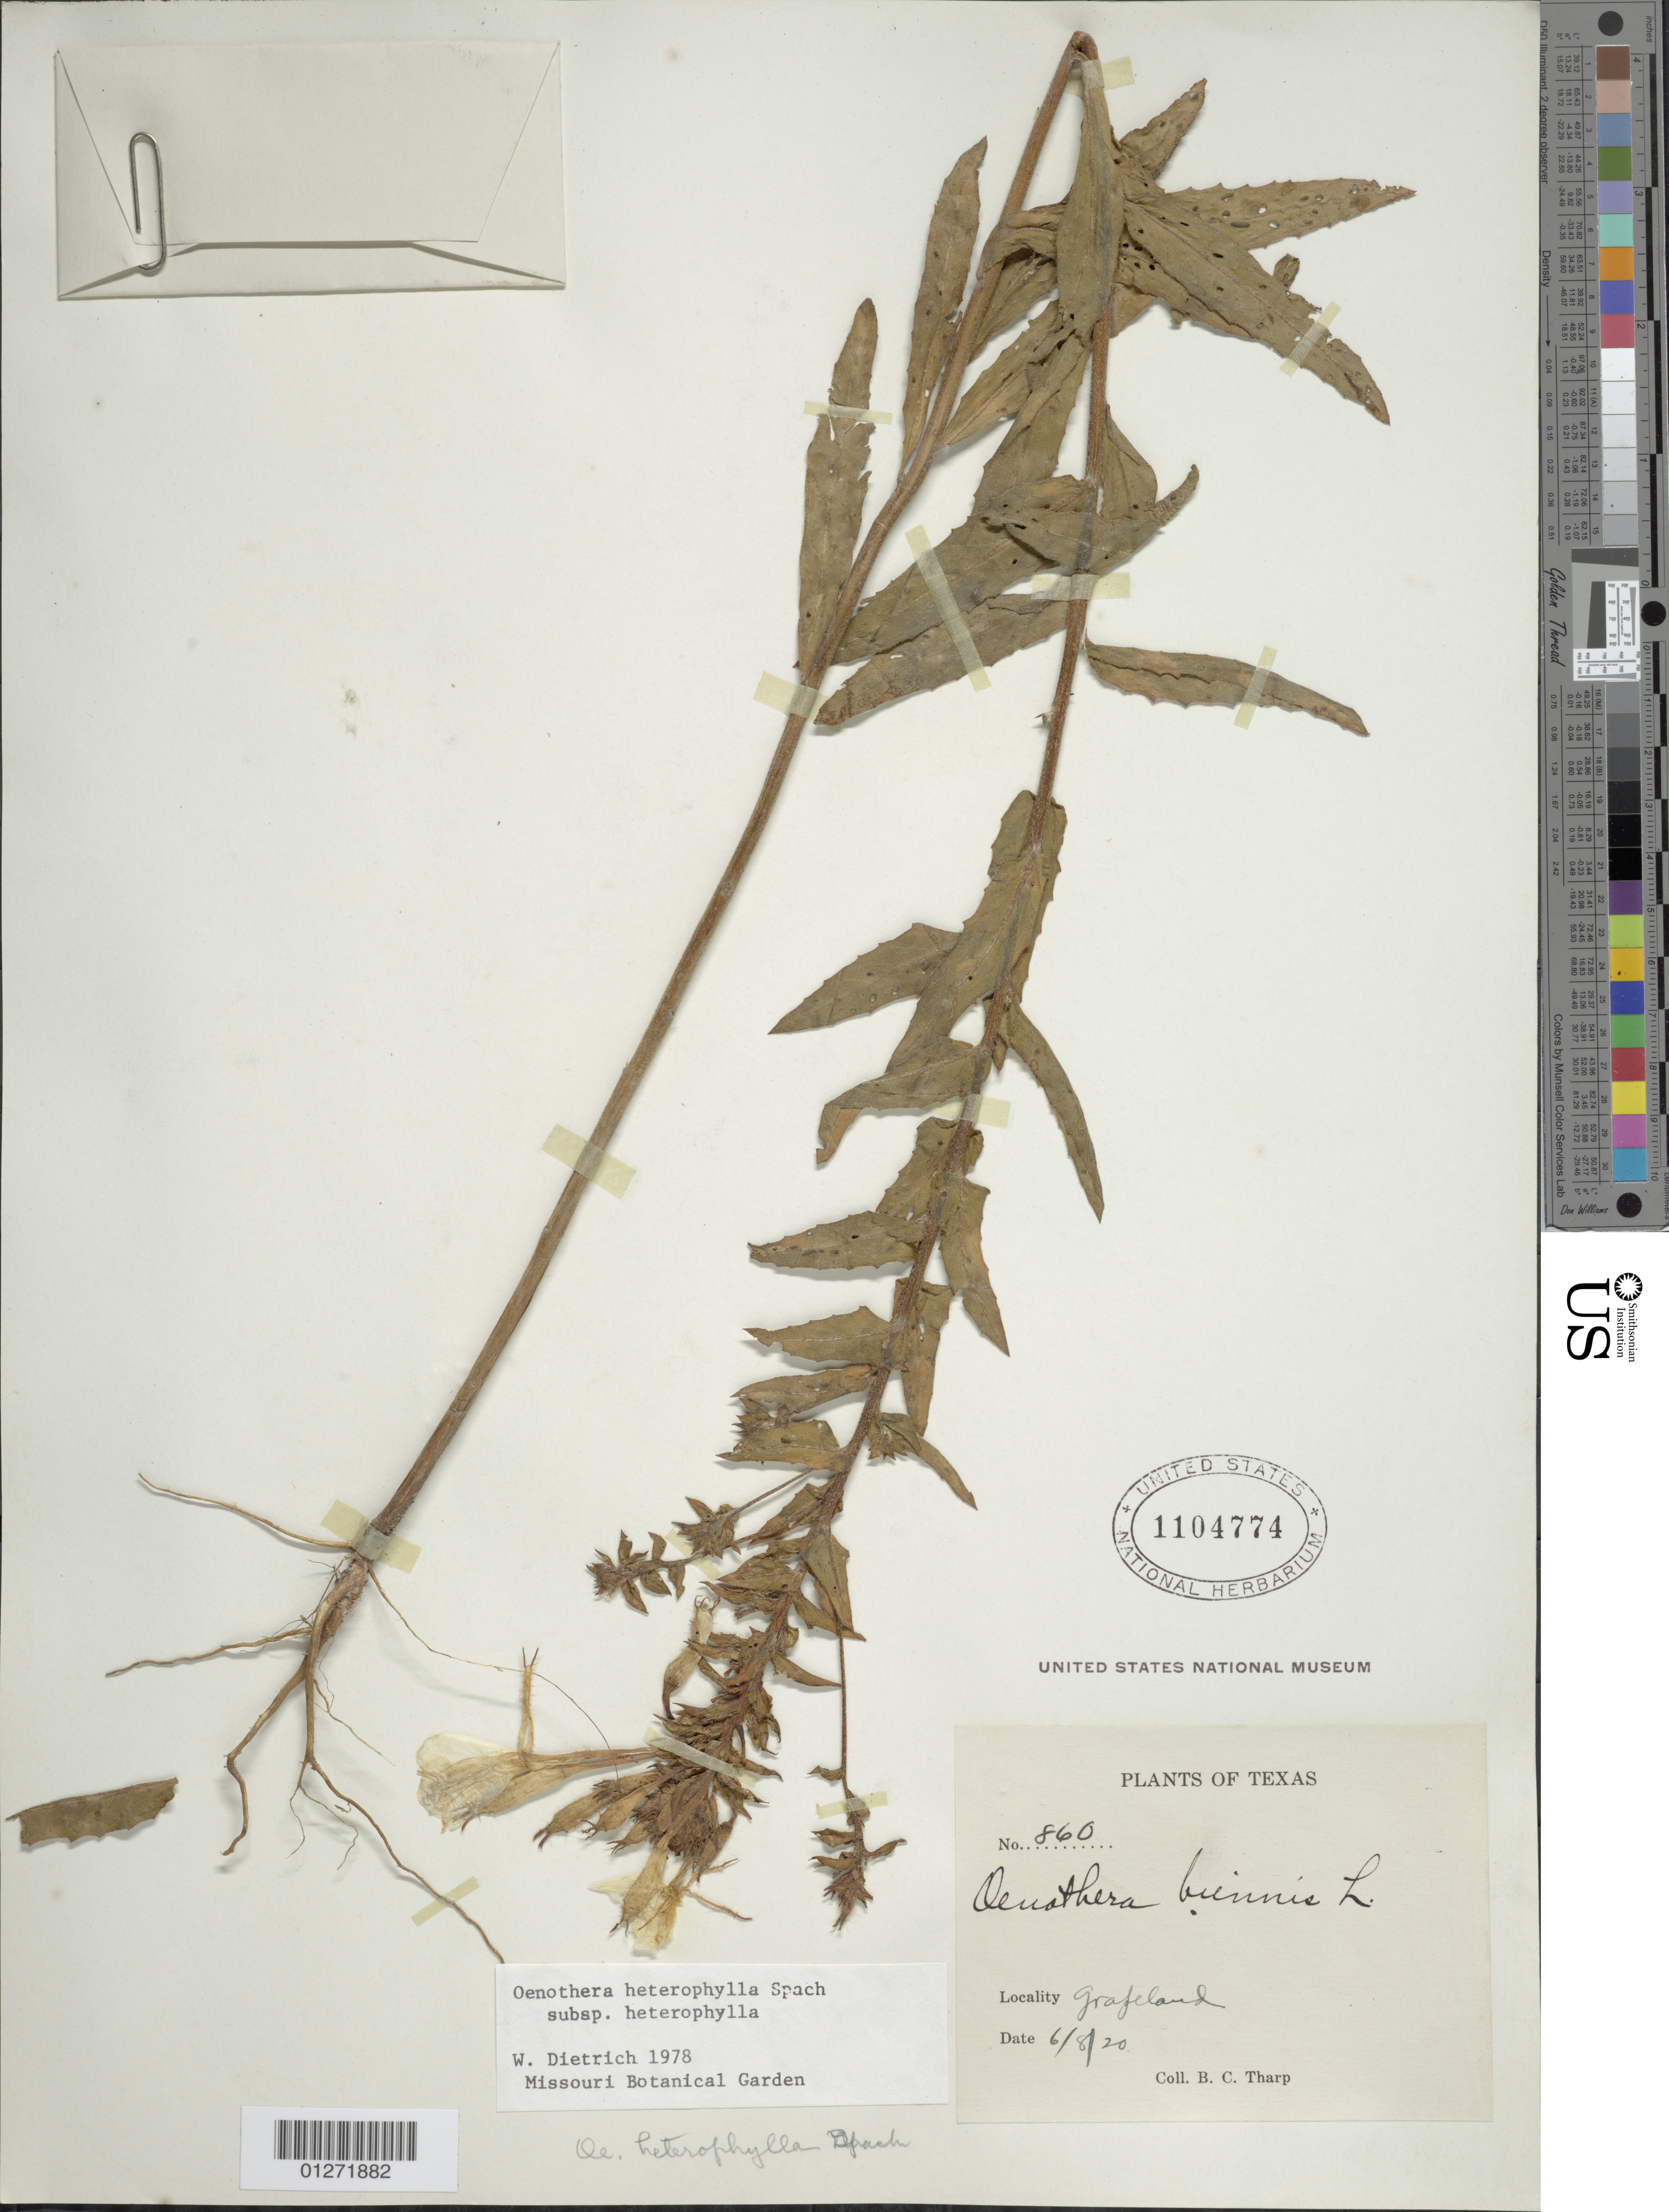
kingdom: Plantae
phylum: Tracheophyta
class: Magnoliopsida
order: Myrtales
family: Onagraceae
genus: Oenothera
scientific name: Oenothera heterophylla subsp. heterophylla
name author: Spach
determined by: Dietrich, W.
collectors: B. C. Tharp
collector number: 860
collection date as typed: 08 Jun 1920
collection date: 1920-06-08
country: United States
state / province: Texas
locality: Grapeland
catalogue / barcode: US 1104774